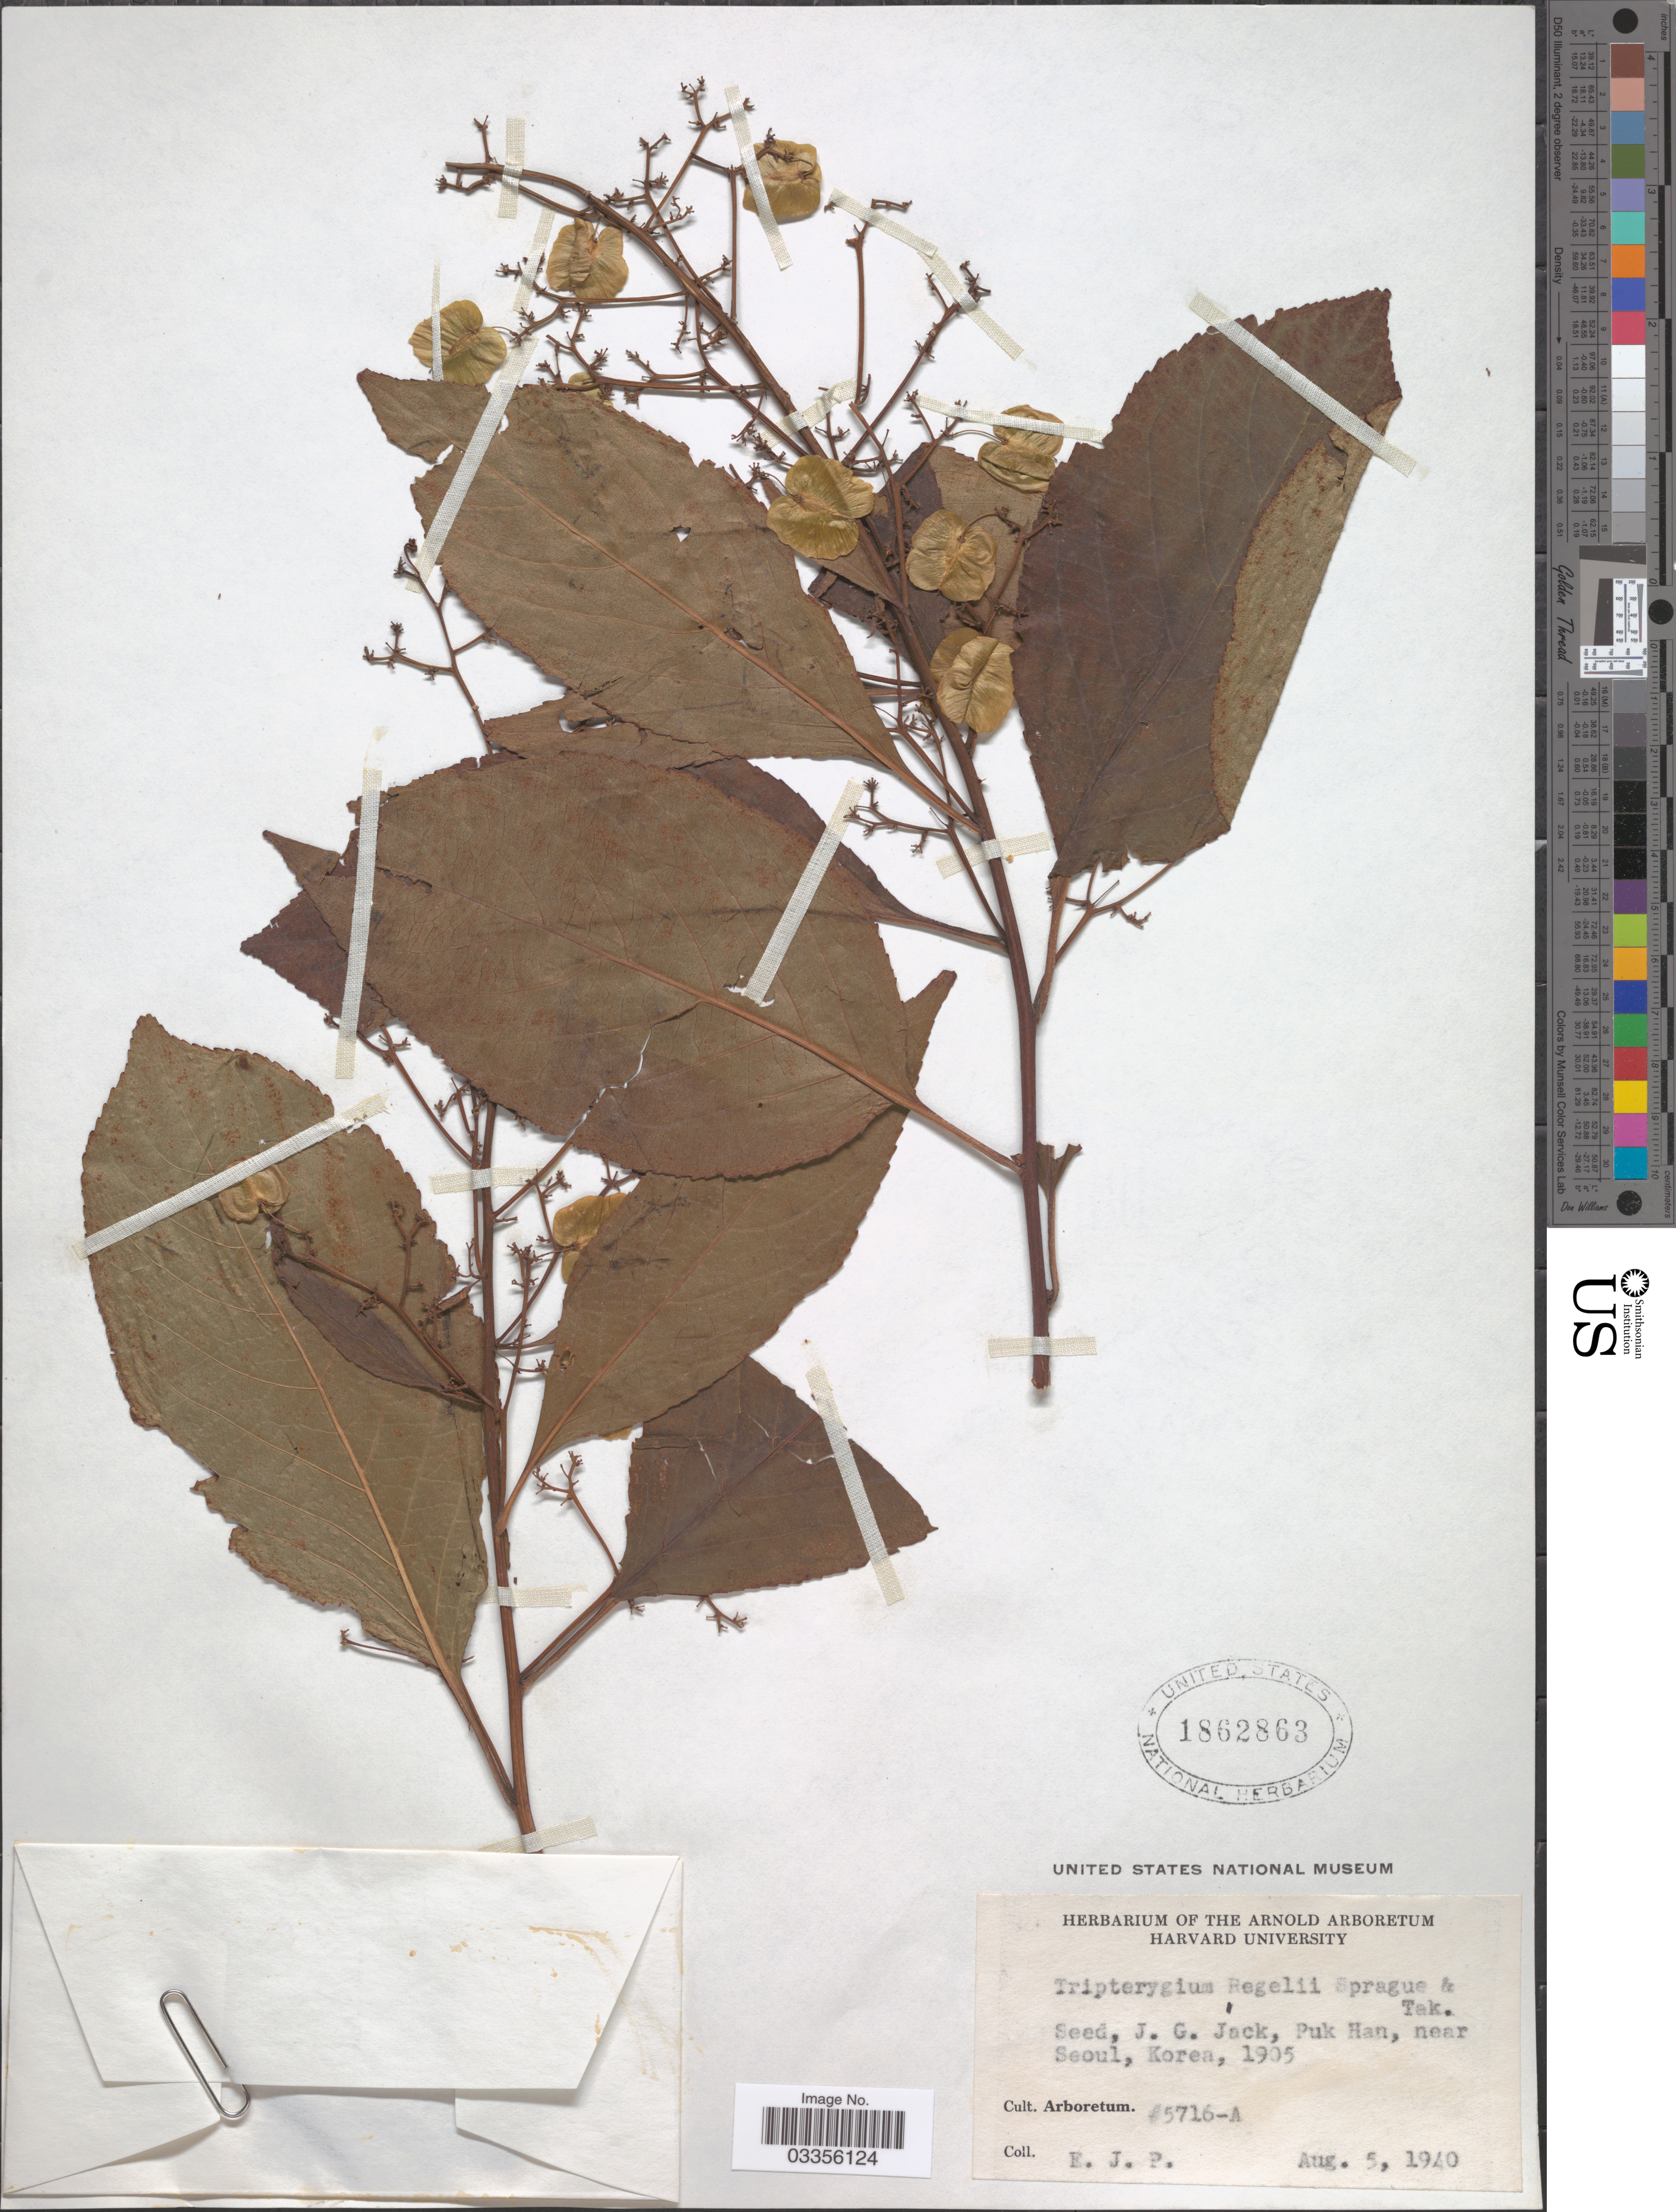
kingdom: Plantae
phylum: Tracheophyta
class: Magnoliopsida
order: Celastrales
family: Celastraceae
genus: Tripterygium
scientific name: Tripterygium regelii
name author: Sprague & Takeda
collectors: E. J. P.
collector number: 5716-A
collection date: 1940-08-05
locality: Cult. Arboretum.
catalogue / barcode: US 1862863